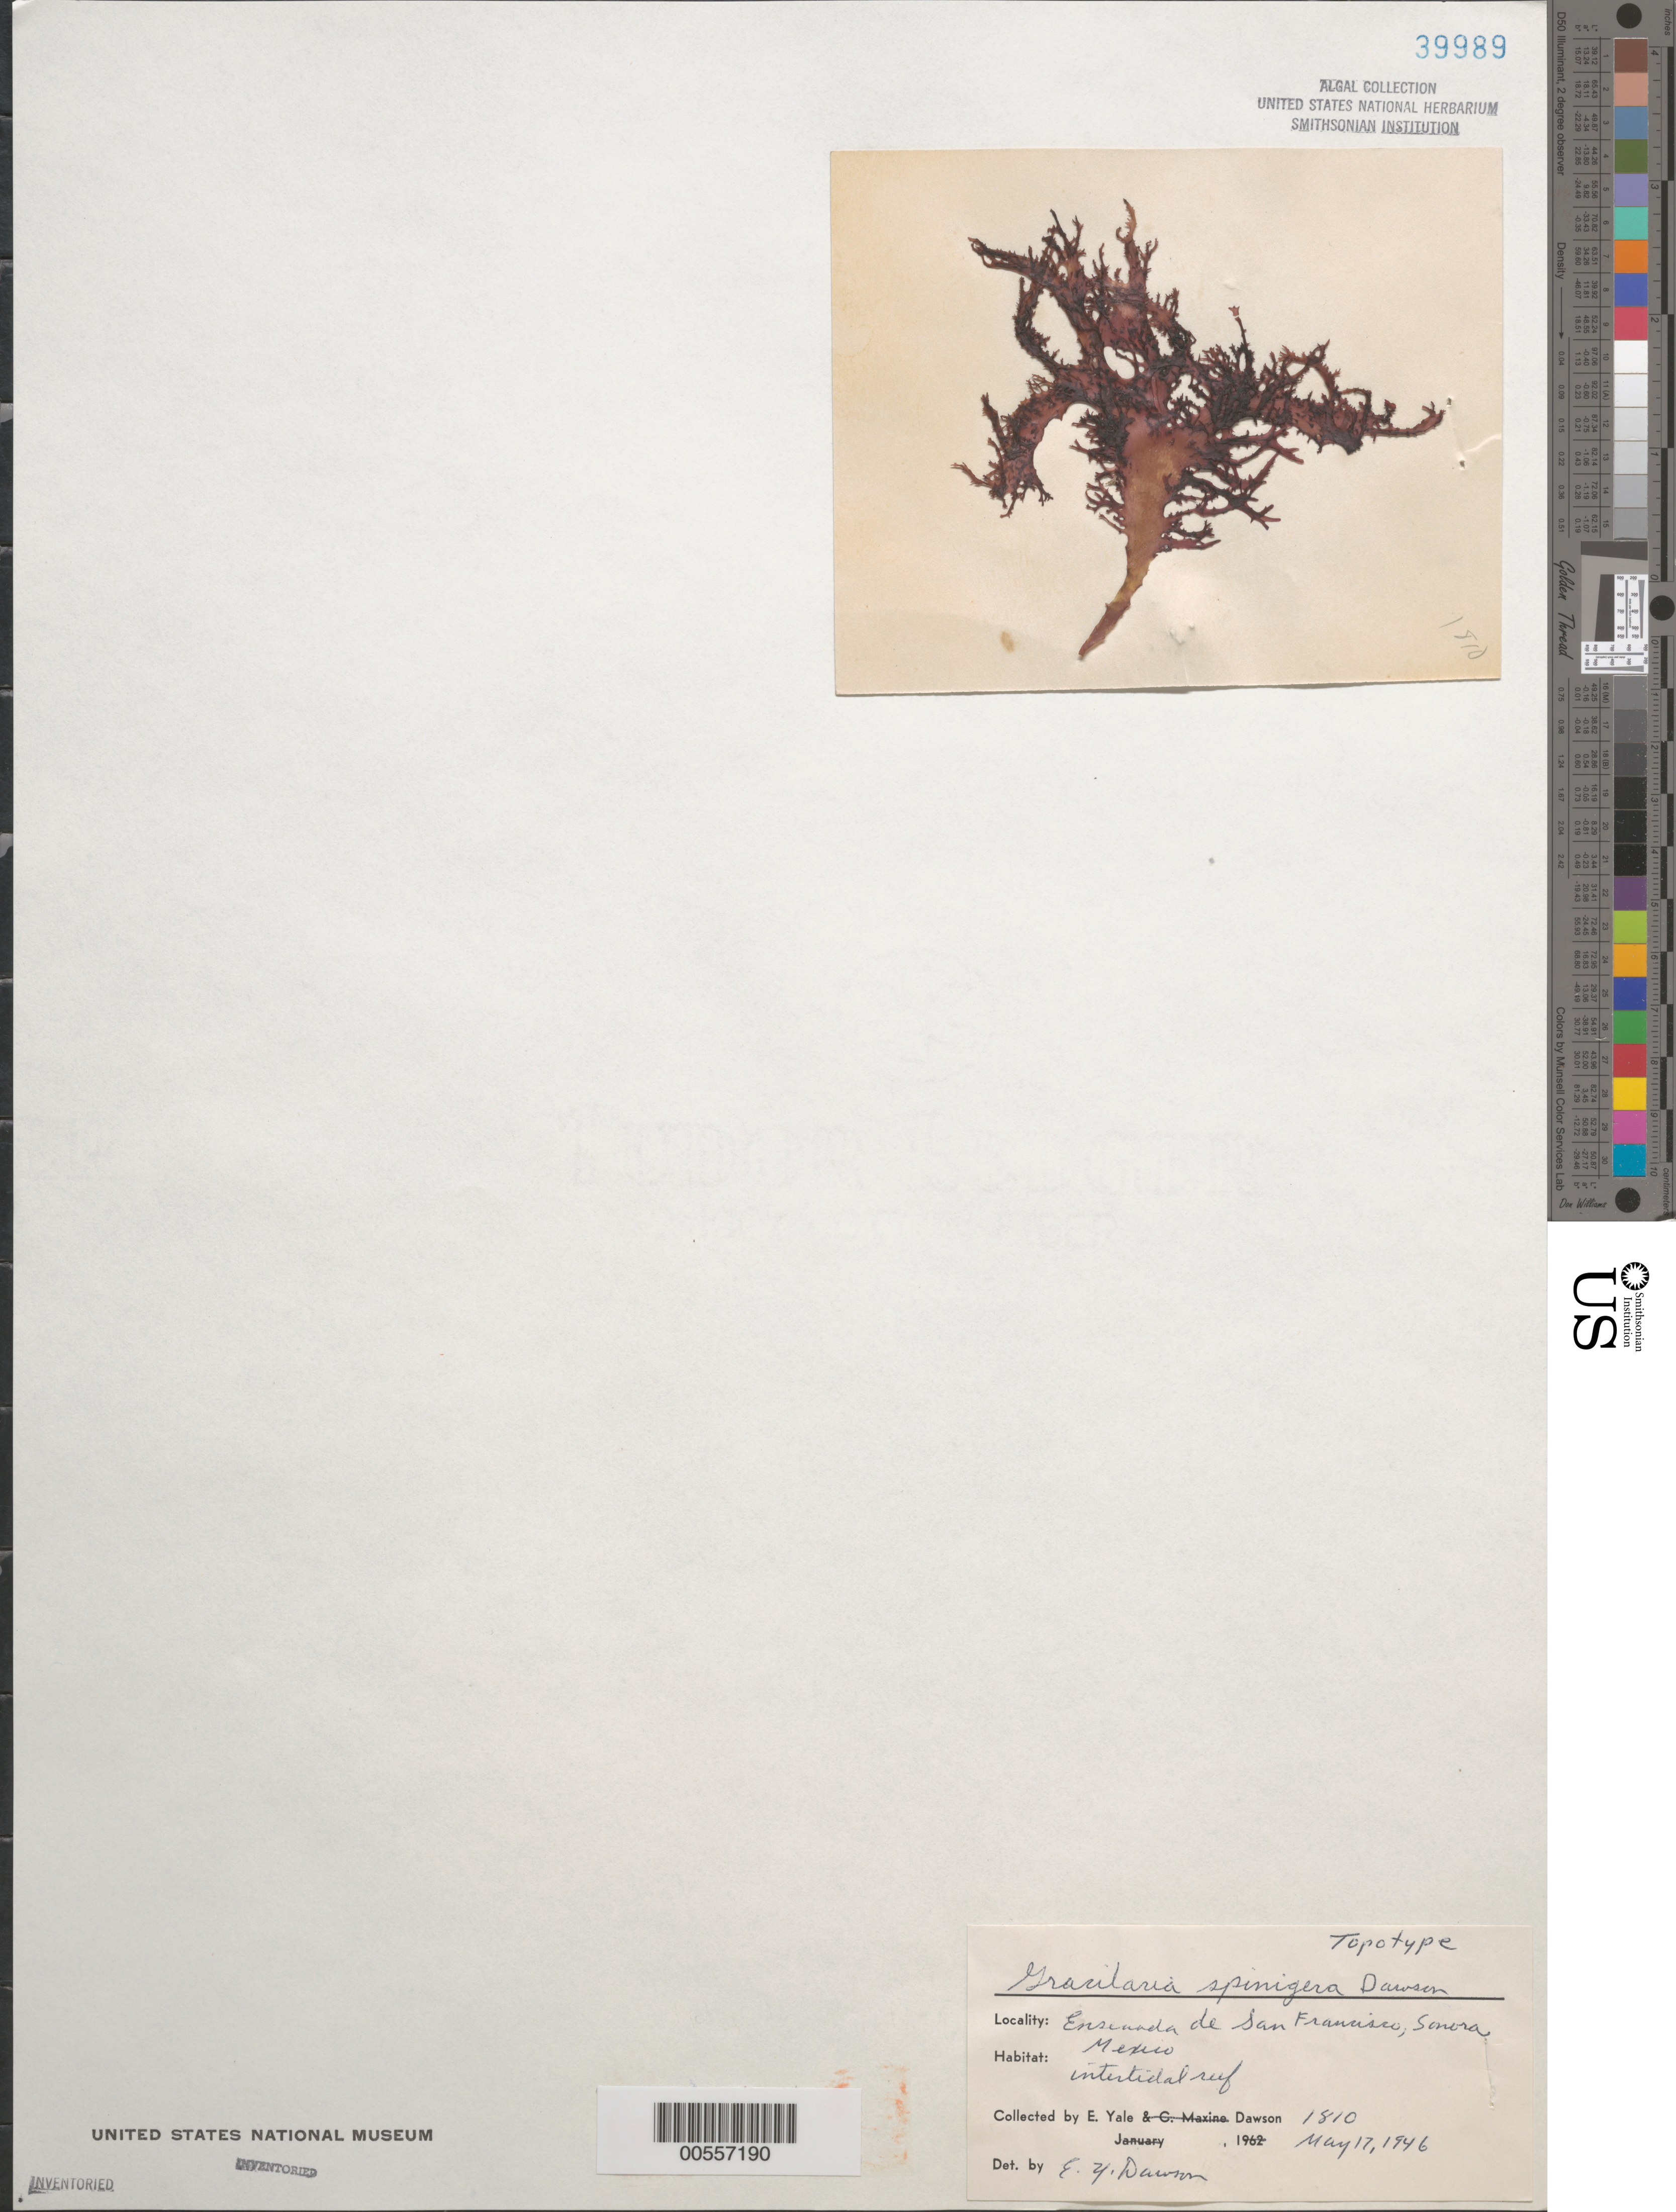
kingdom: Plantae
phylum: Rhodophyta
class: Florideophyceae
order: Gracilariales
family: Gracilariaceae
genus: Gracilaria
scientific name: Gracilaria spinigera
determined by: Dawson, E. Y.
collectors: E. Y. Dawson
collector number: EYD 1810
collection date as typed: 17 May 1946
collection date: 1946-05-17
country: Mexico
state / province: Sonora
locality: Ensenada de San Francisco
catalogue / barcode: US 39989